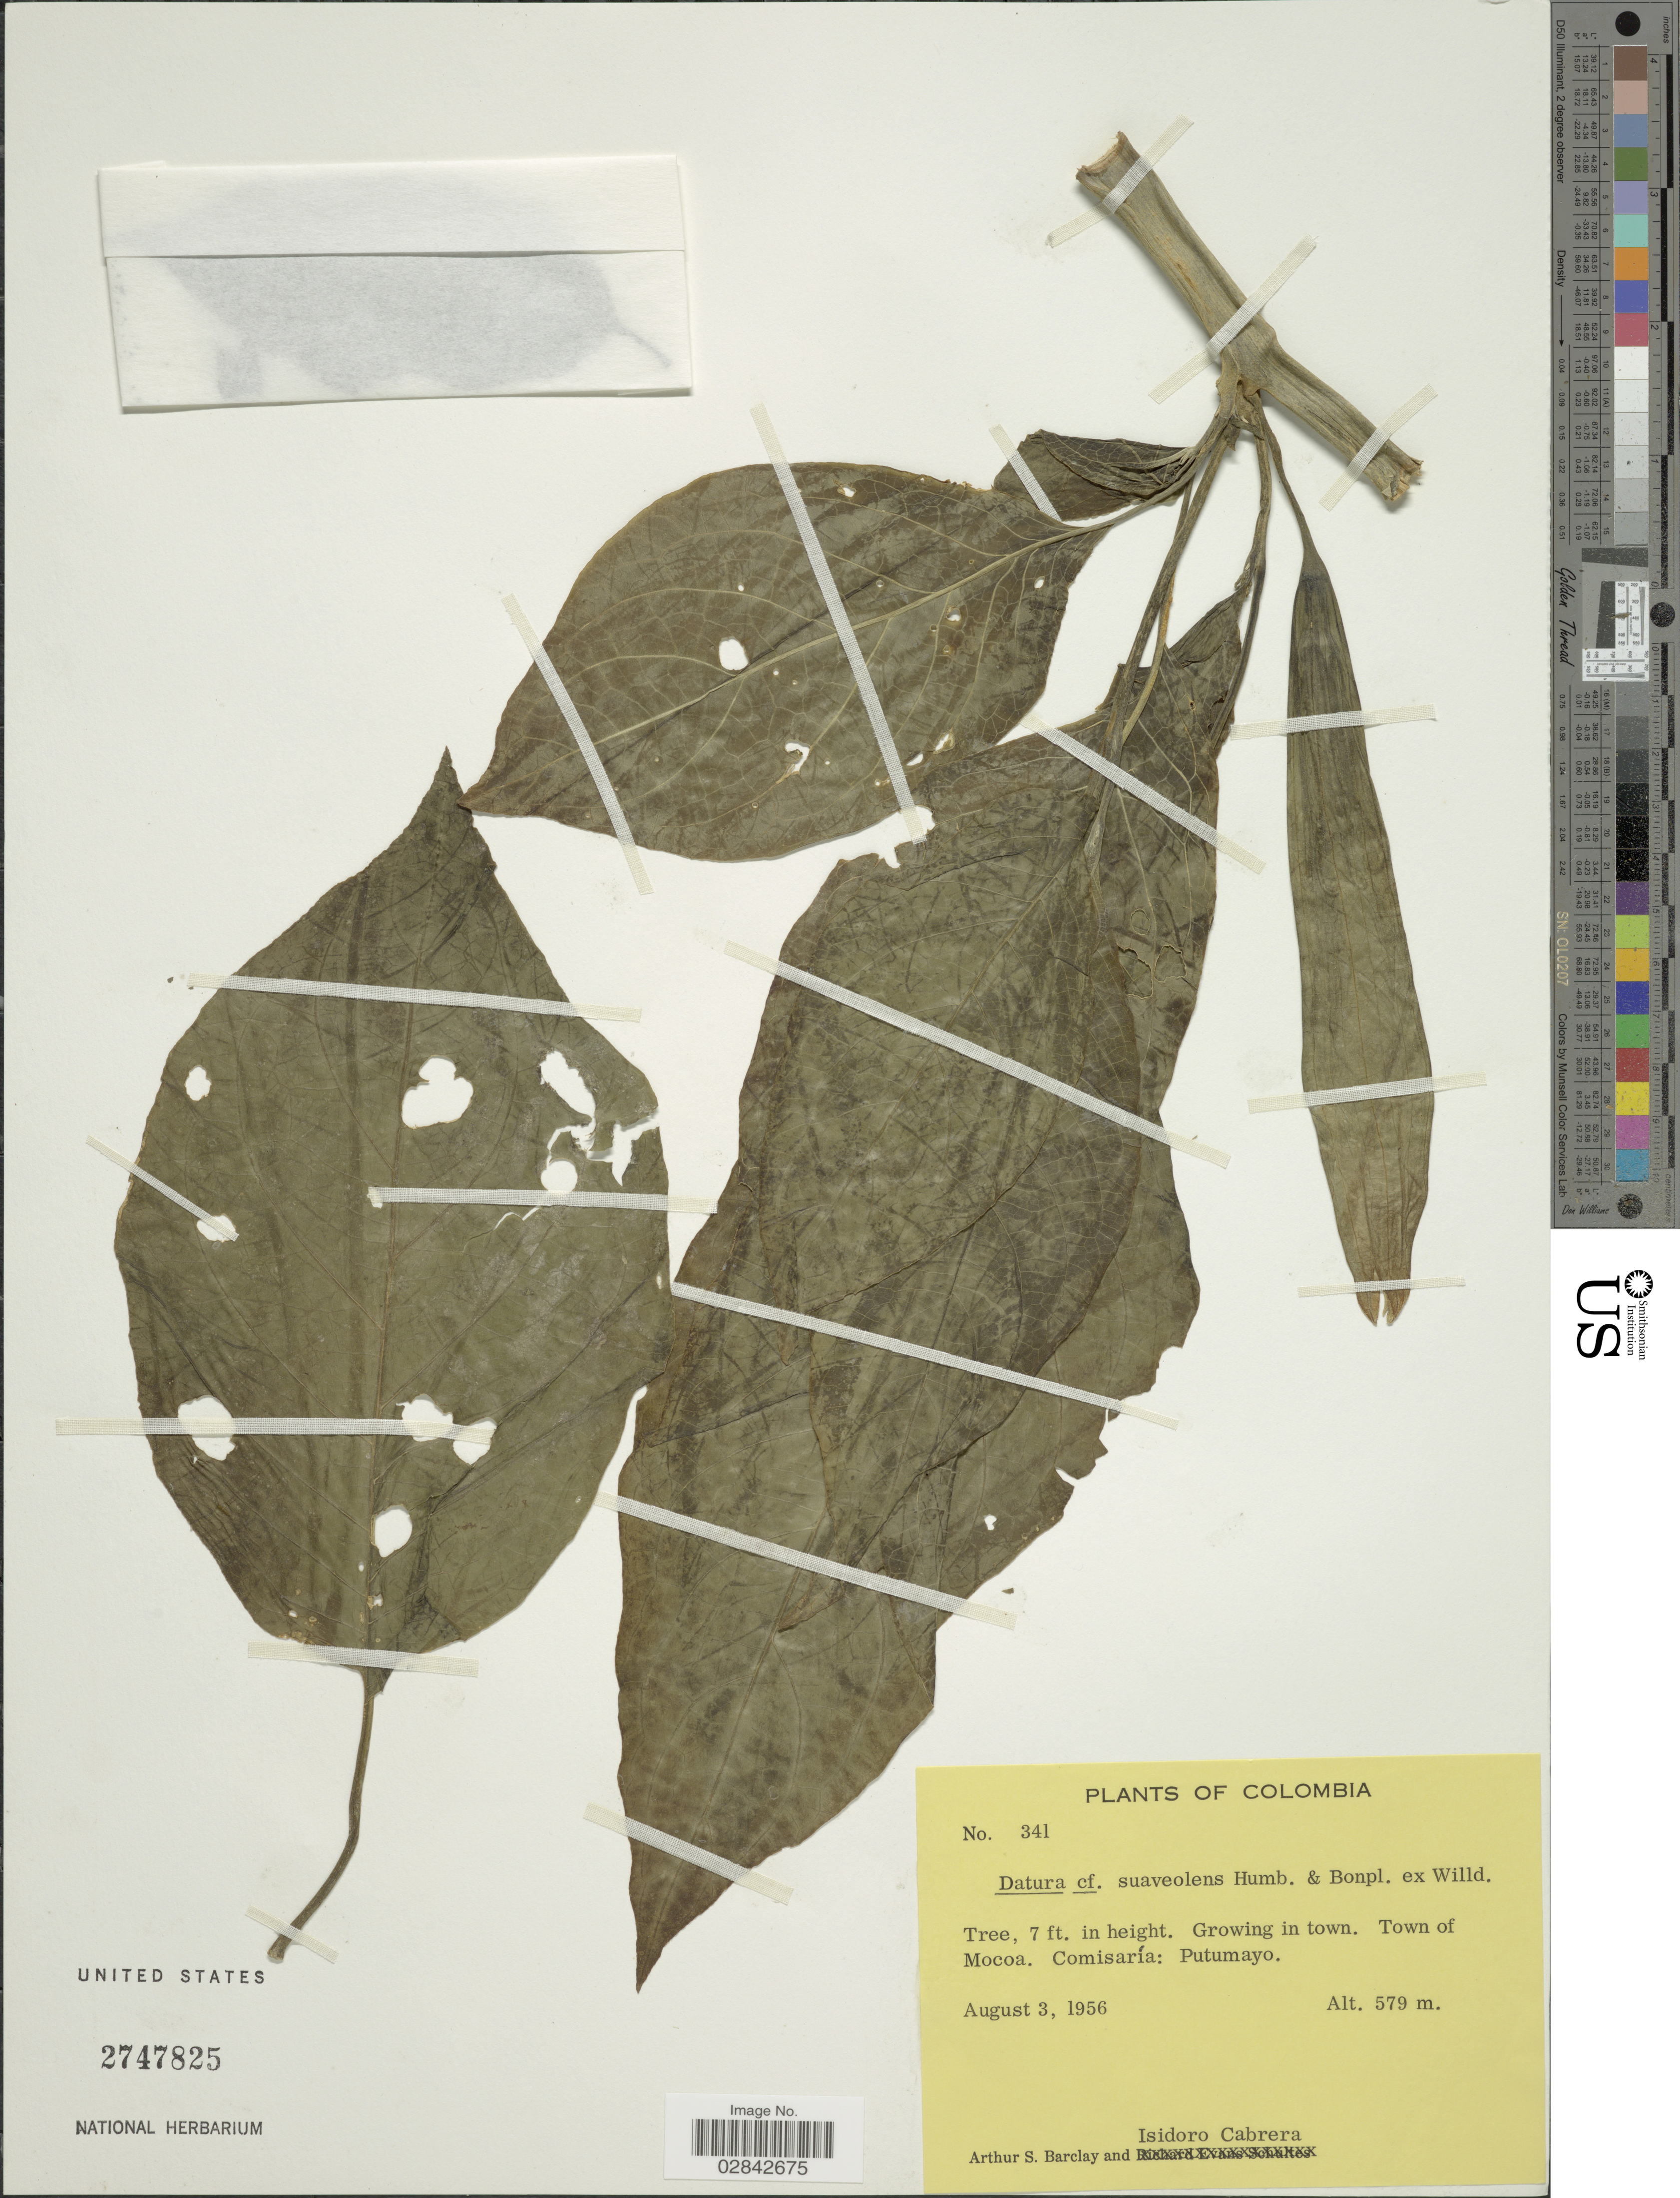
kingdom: Plantae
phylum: Tracheophyta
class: Magnoliopsida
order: Solanales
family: Solanaceae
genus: Brugmansia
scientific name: Brugmansia suaveolens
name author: (Humb. & Bonpl. ex Willd.) Brecht. & J. Presl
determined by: (US) Smithsonian Institution - National Museum of Natural History - Department of Botany (UNITED STATES)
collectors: A. S. Barclay & I. Cabrera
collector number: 341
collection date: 1956-08-03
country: Colombia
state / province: Putumayo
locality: Town of Mocoa. Comisaría: Putumayo.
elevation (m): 579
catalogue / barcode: US 2747825